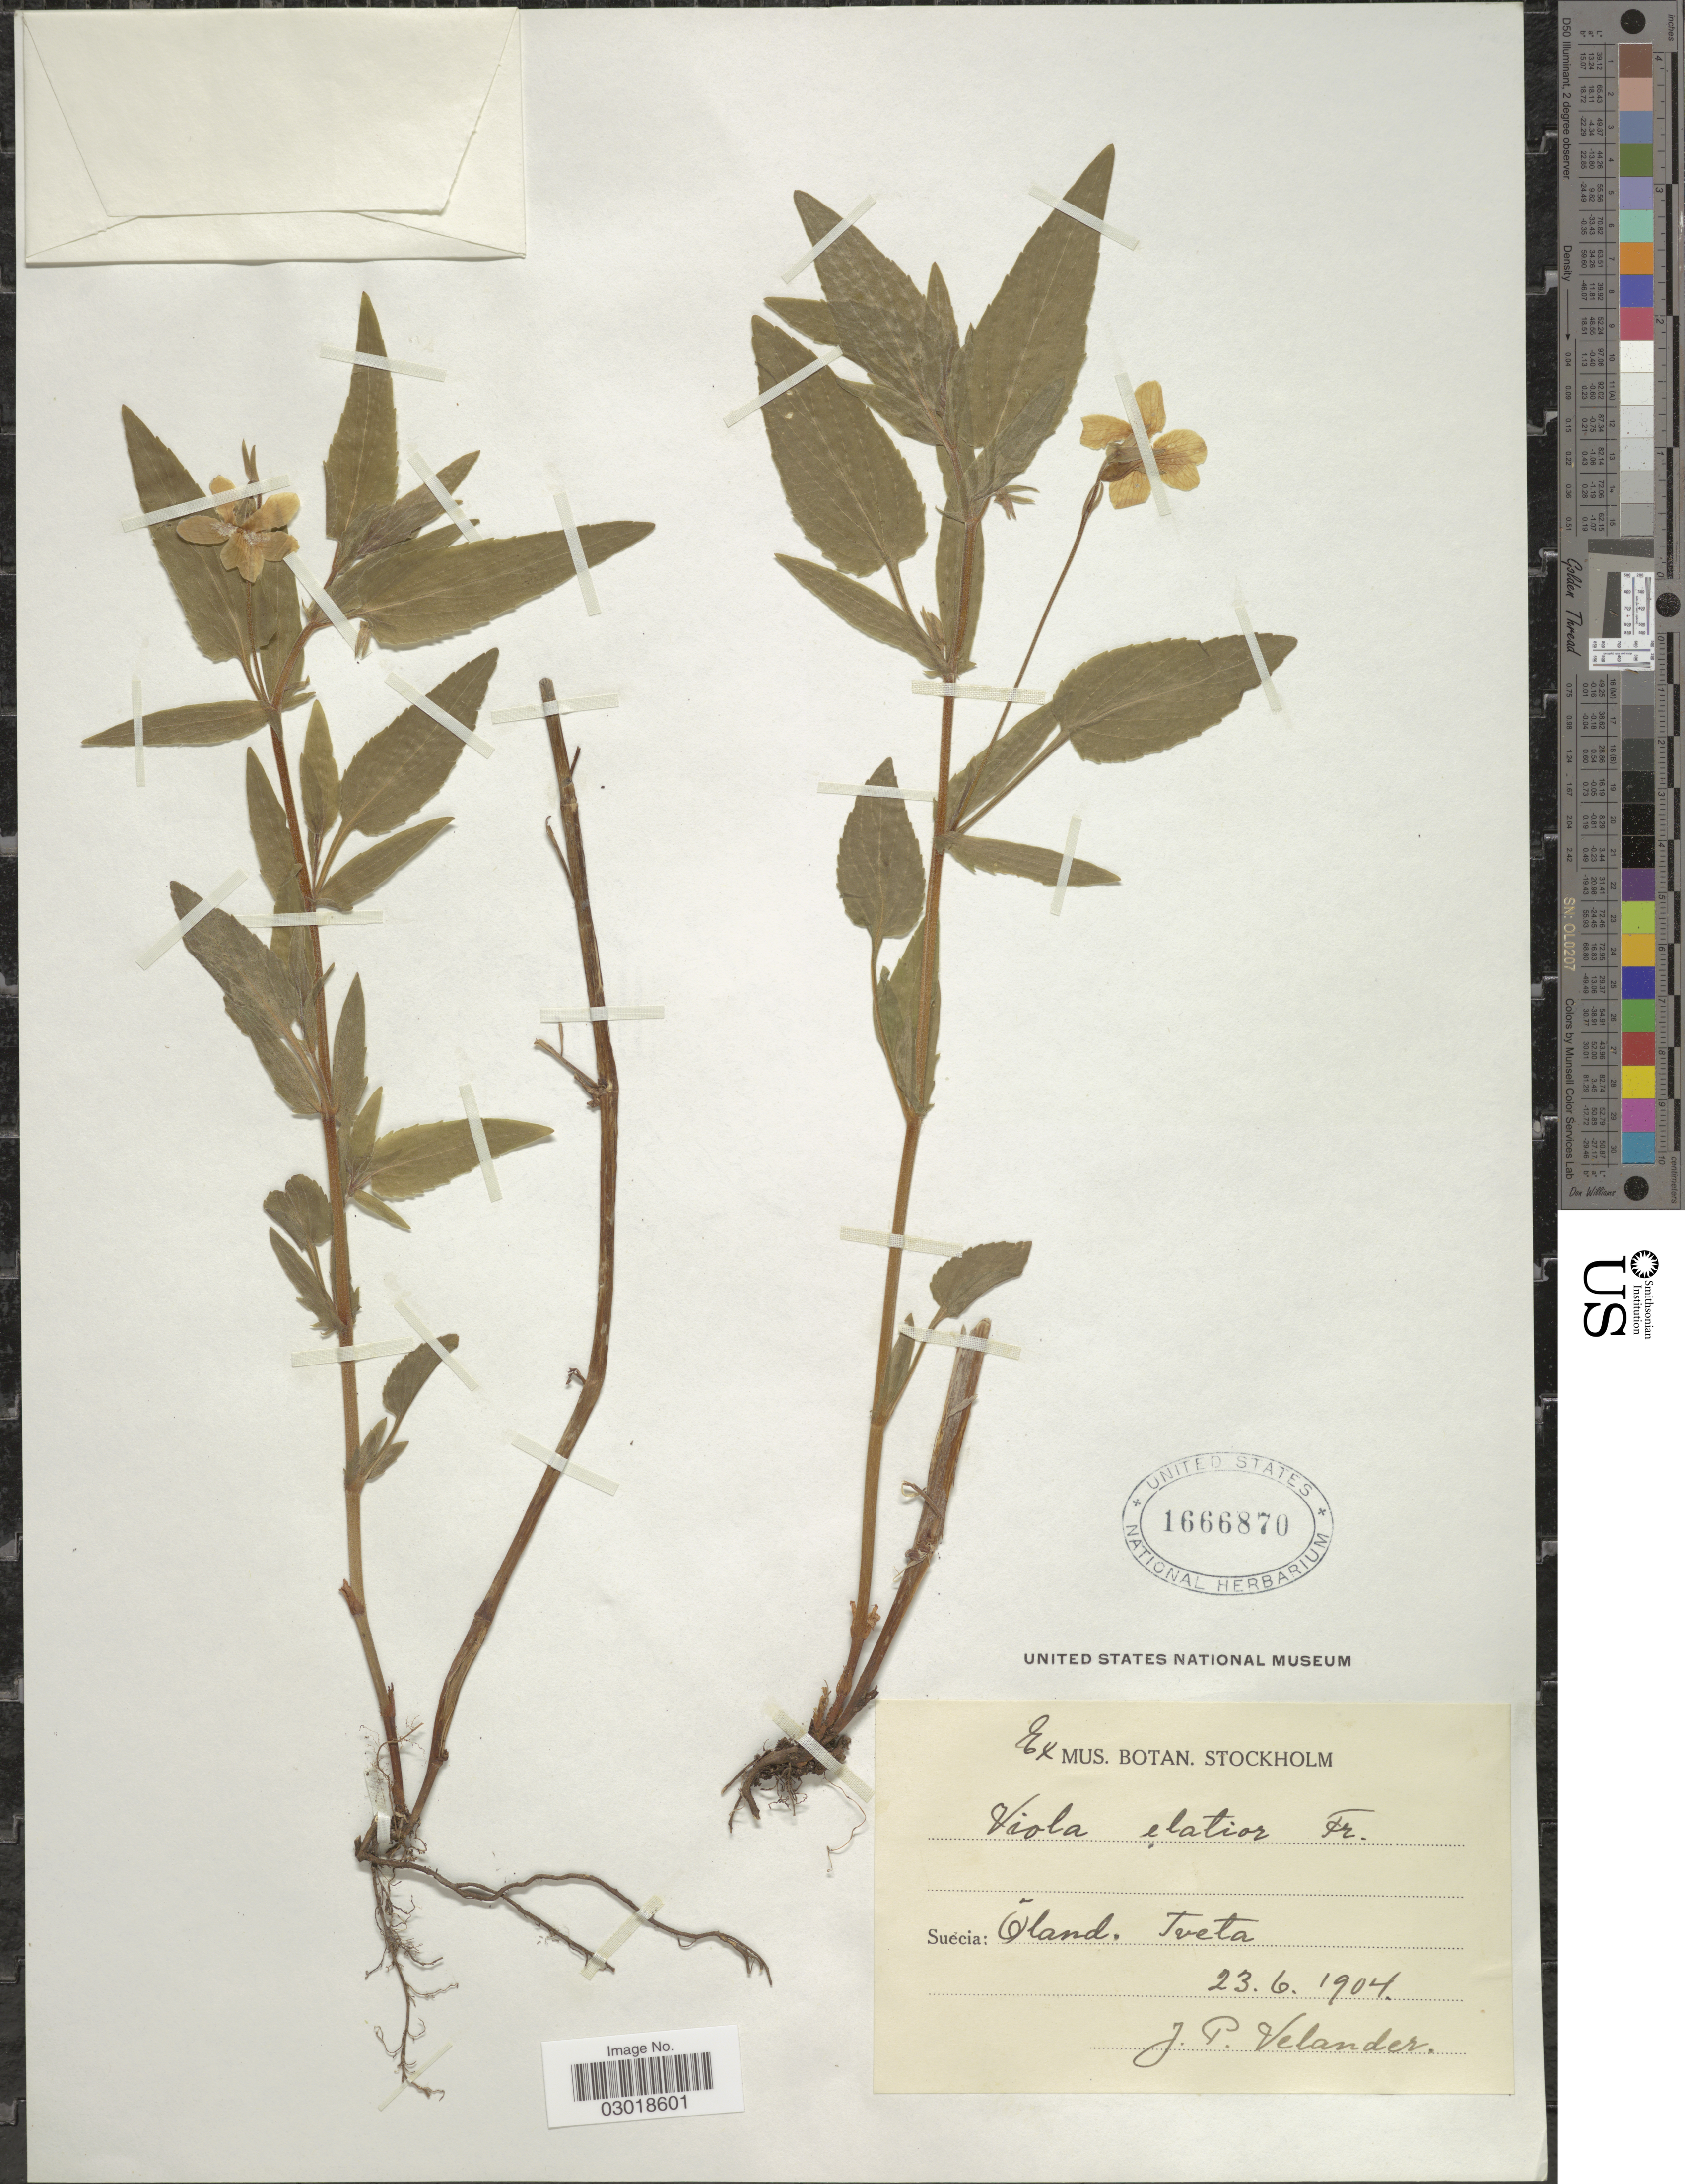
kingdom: Plantae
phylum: Tracheophyta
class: Magnoliopsida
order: Malpighiales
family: Violaceae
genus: Viola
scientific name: Viola elatior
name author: Fr.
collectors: J. Velander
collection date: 1904-06-23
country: Sweden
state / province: Kalmar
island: Oland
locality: Suecia: Oland. Tveta.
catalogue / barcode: US 166870